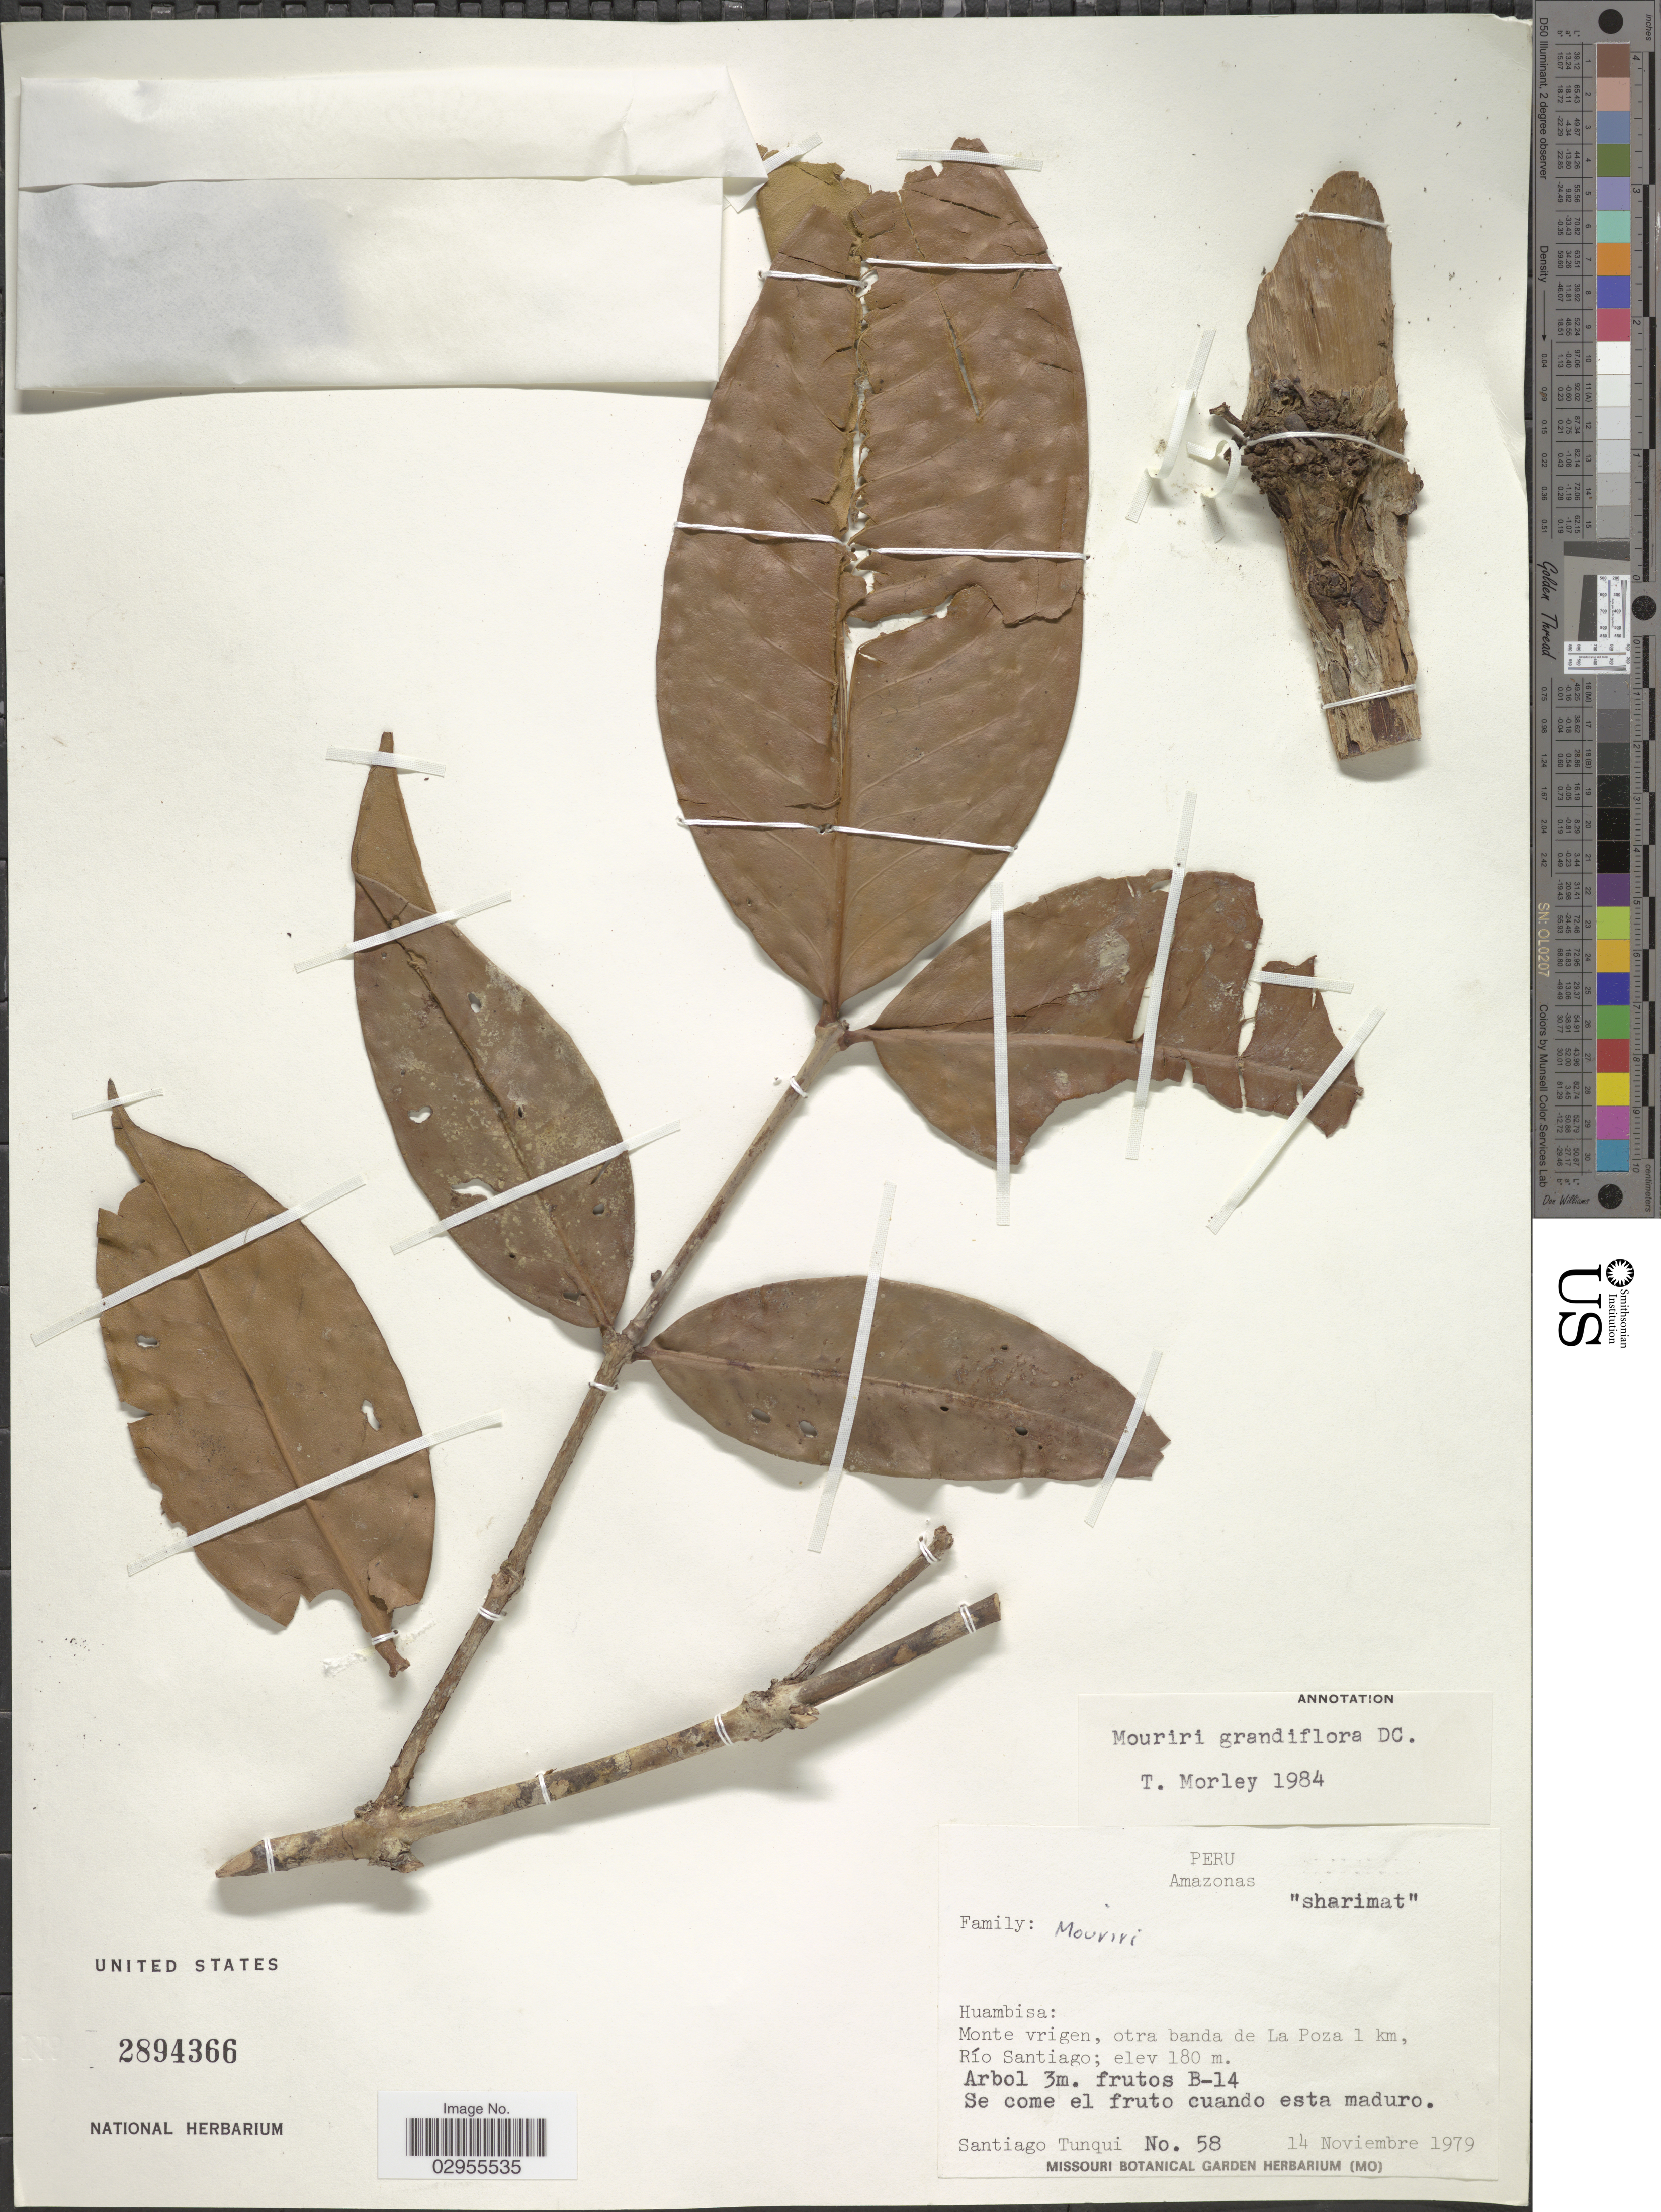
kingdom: Plantae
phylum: Tracheophyta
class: Magnoliopsida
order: Myrtales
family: Melastomataceae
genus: Mouriri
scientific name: Mouriri grandiflora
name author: DC.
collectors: S. Tunqui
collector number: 58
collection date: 1979-11-14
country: Peru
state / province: Amazonas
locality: Huambisa: Monte vrigen, otra banda de La Poza 1 km, Río Santiago.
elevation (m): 180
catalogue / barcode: US 2894366